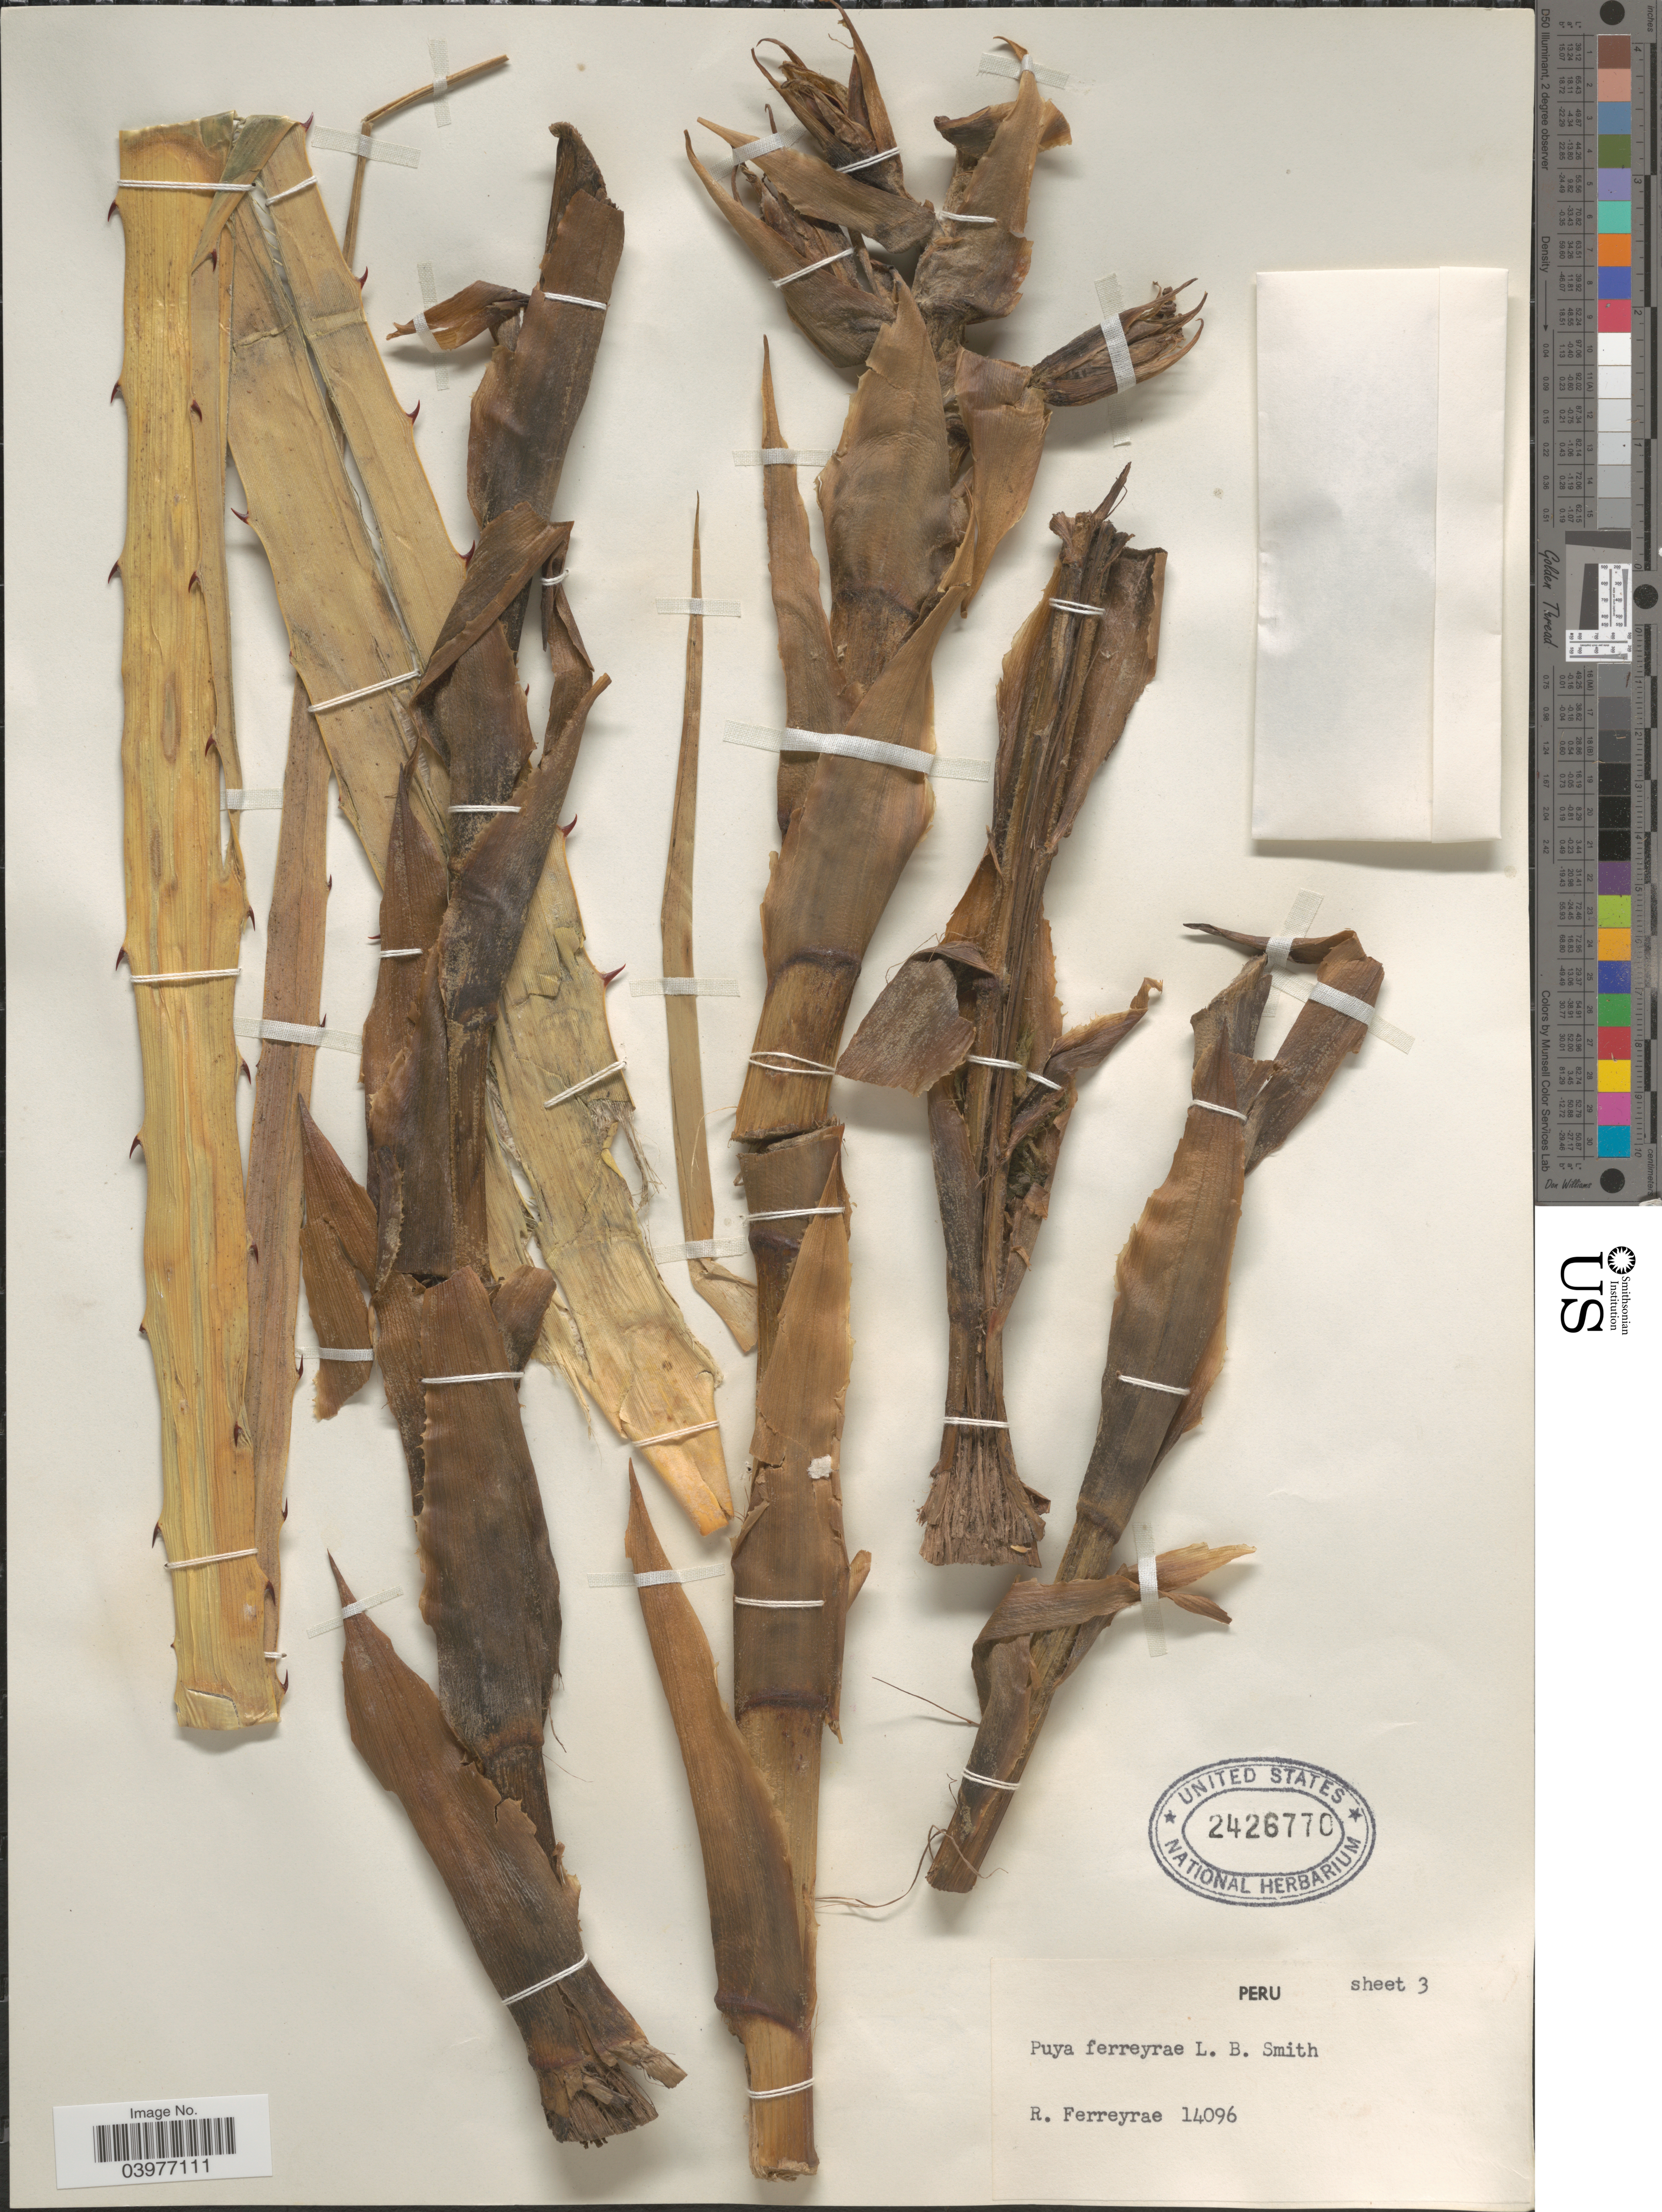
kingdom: Plantae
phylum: Tracheophyta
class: Liliopsida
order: Poales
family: Bromeliaceae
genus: Puya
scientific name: Puya ferreyrae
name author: L.B. Sm.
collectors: R. Ferreyrae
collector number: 14096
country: Peru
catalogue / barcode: US 2426770